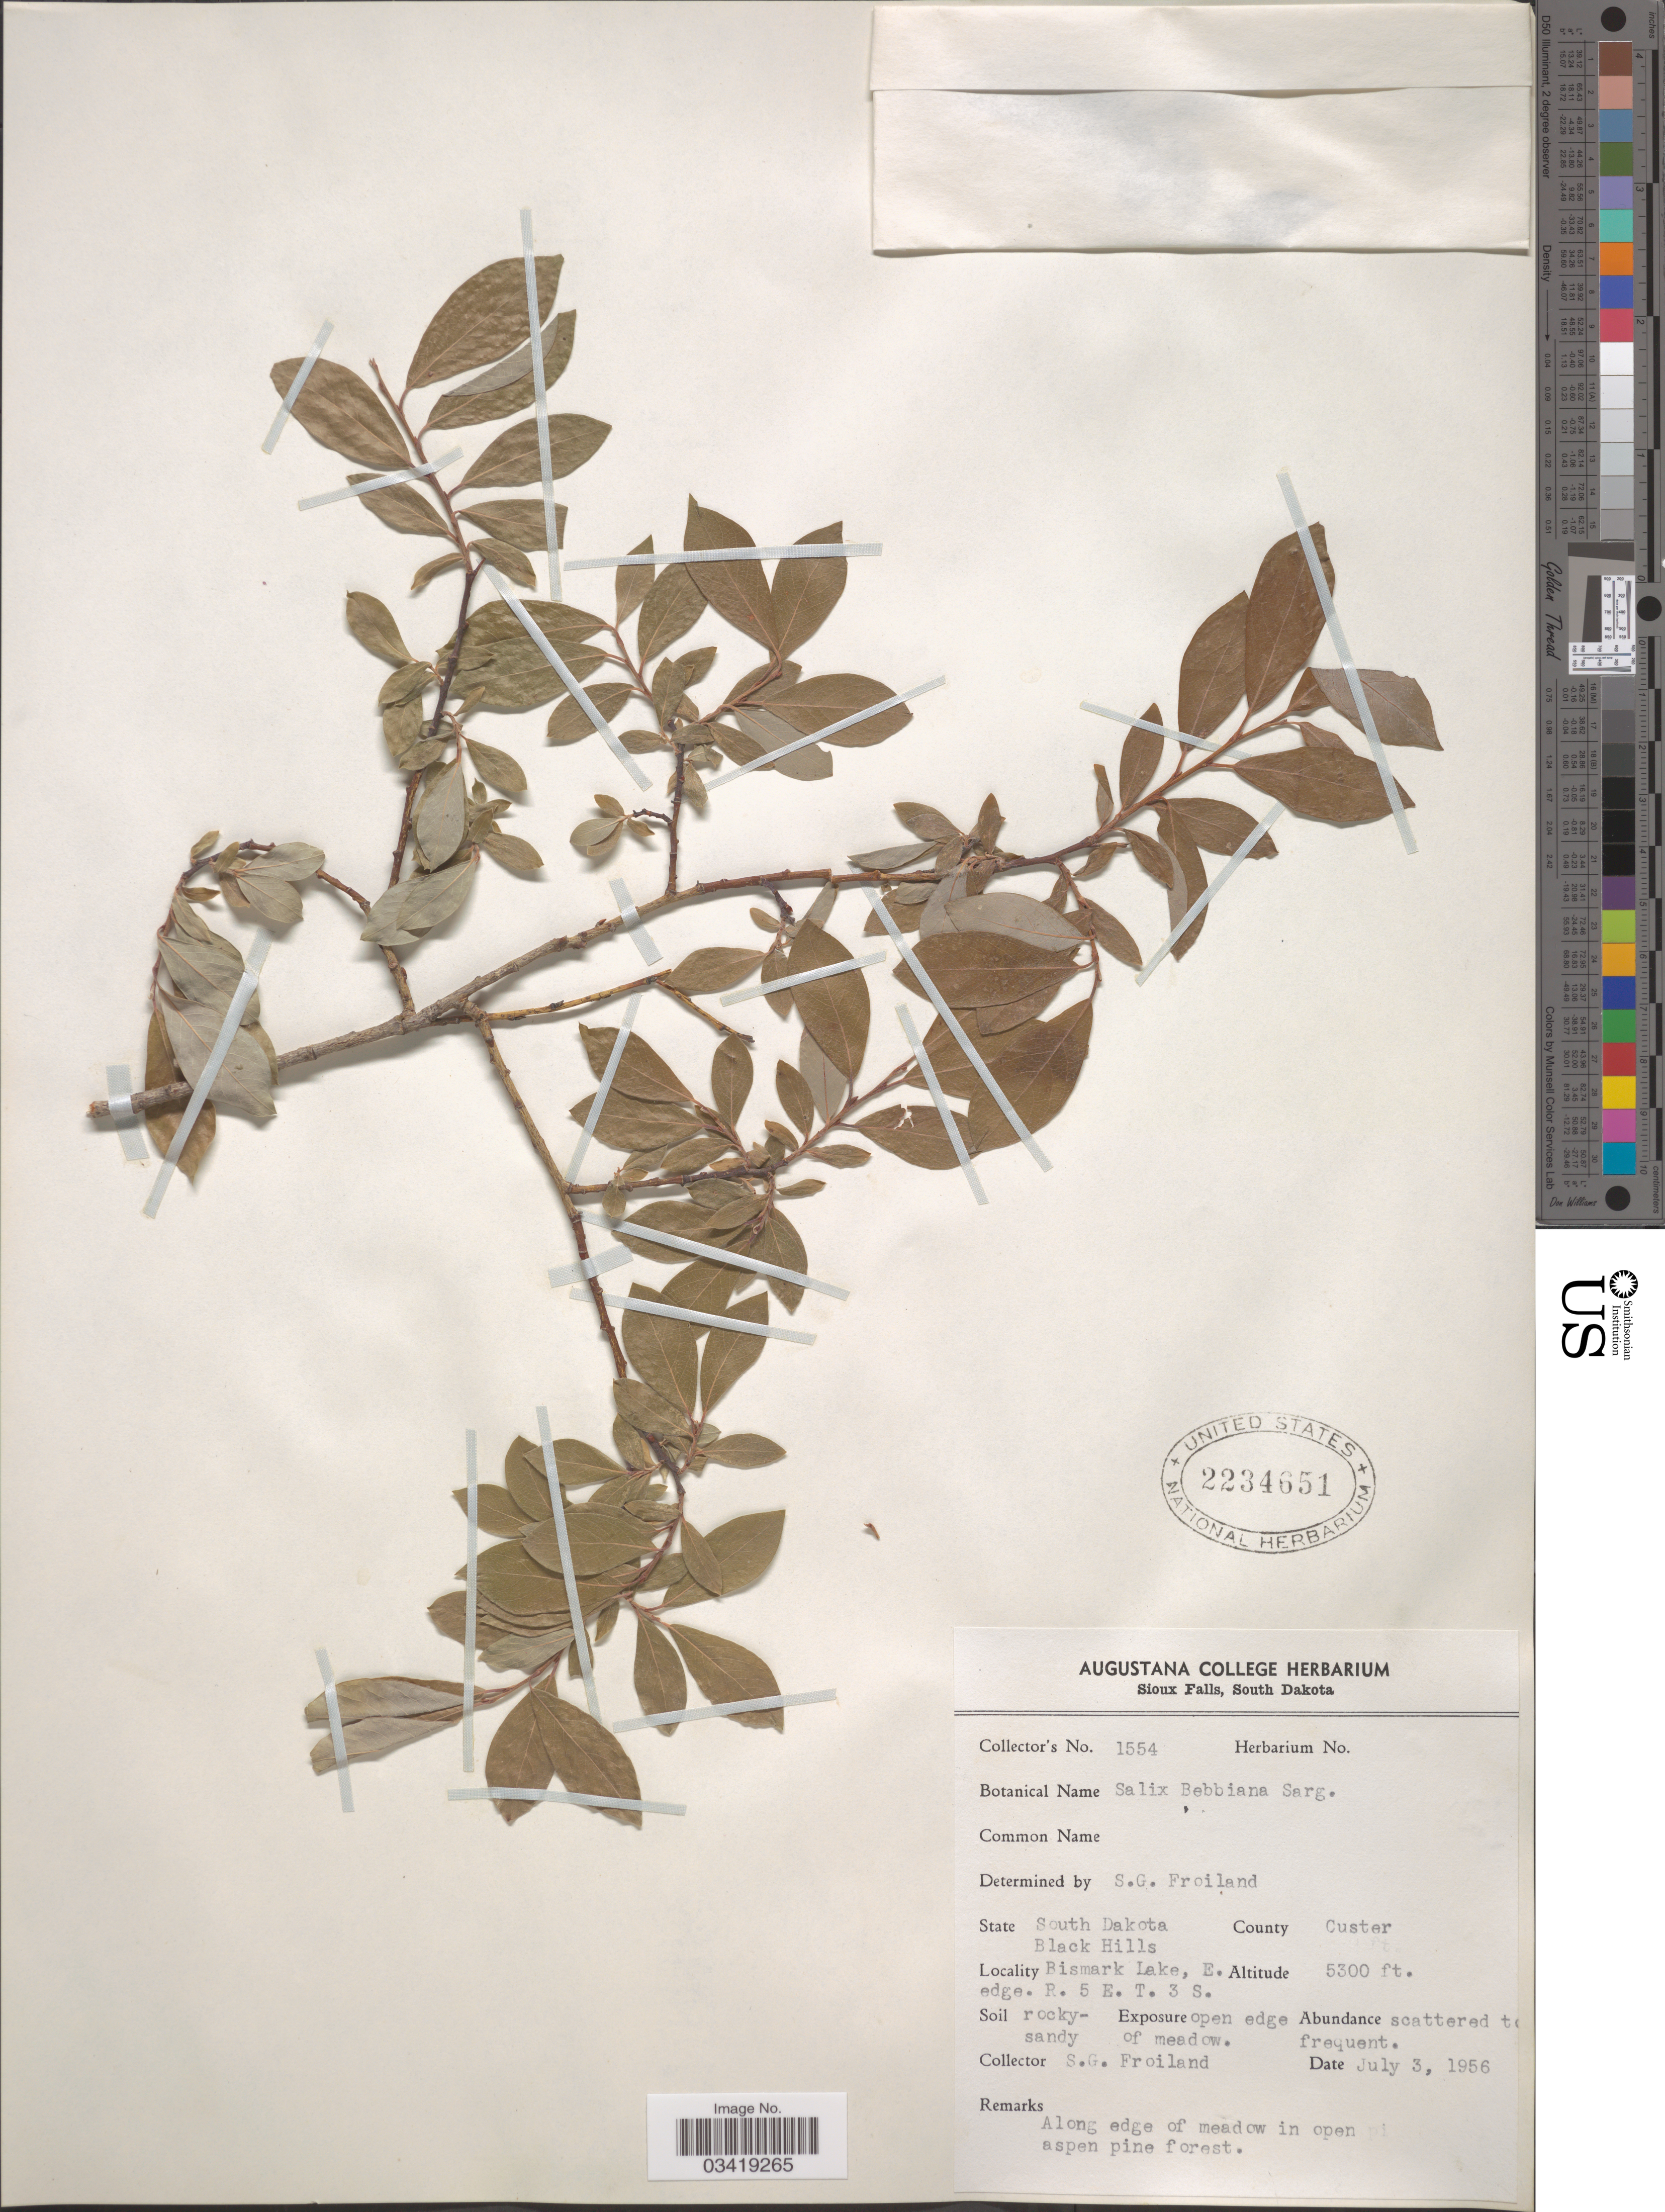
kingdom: Plantae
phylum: Tracheophyta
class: Magnoliopsida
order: Malpighiales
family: Salicaceae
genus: Salix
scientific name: Salix bebbiana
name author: Sarg.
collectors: S. Froiland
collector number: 1554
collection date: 1956-07-03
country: United States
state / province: South Dakota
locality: Black Hills. County Custer. Bismark Lake, E. edge. R. 5 E, T. 3 S.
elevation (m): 1615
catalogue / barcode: US 2234651